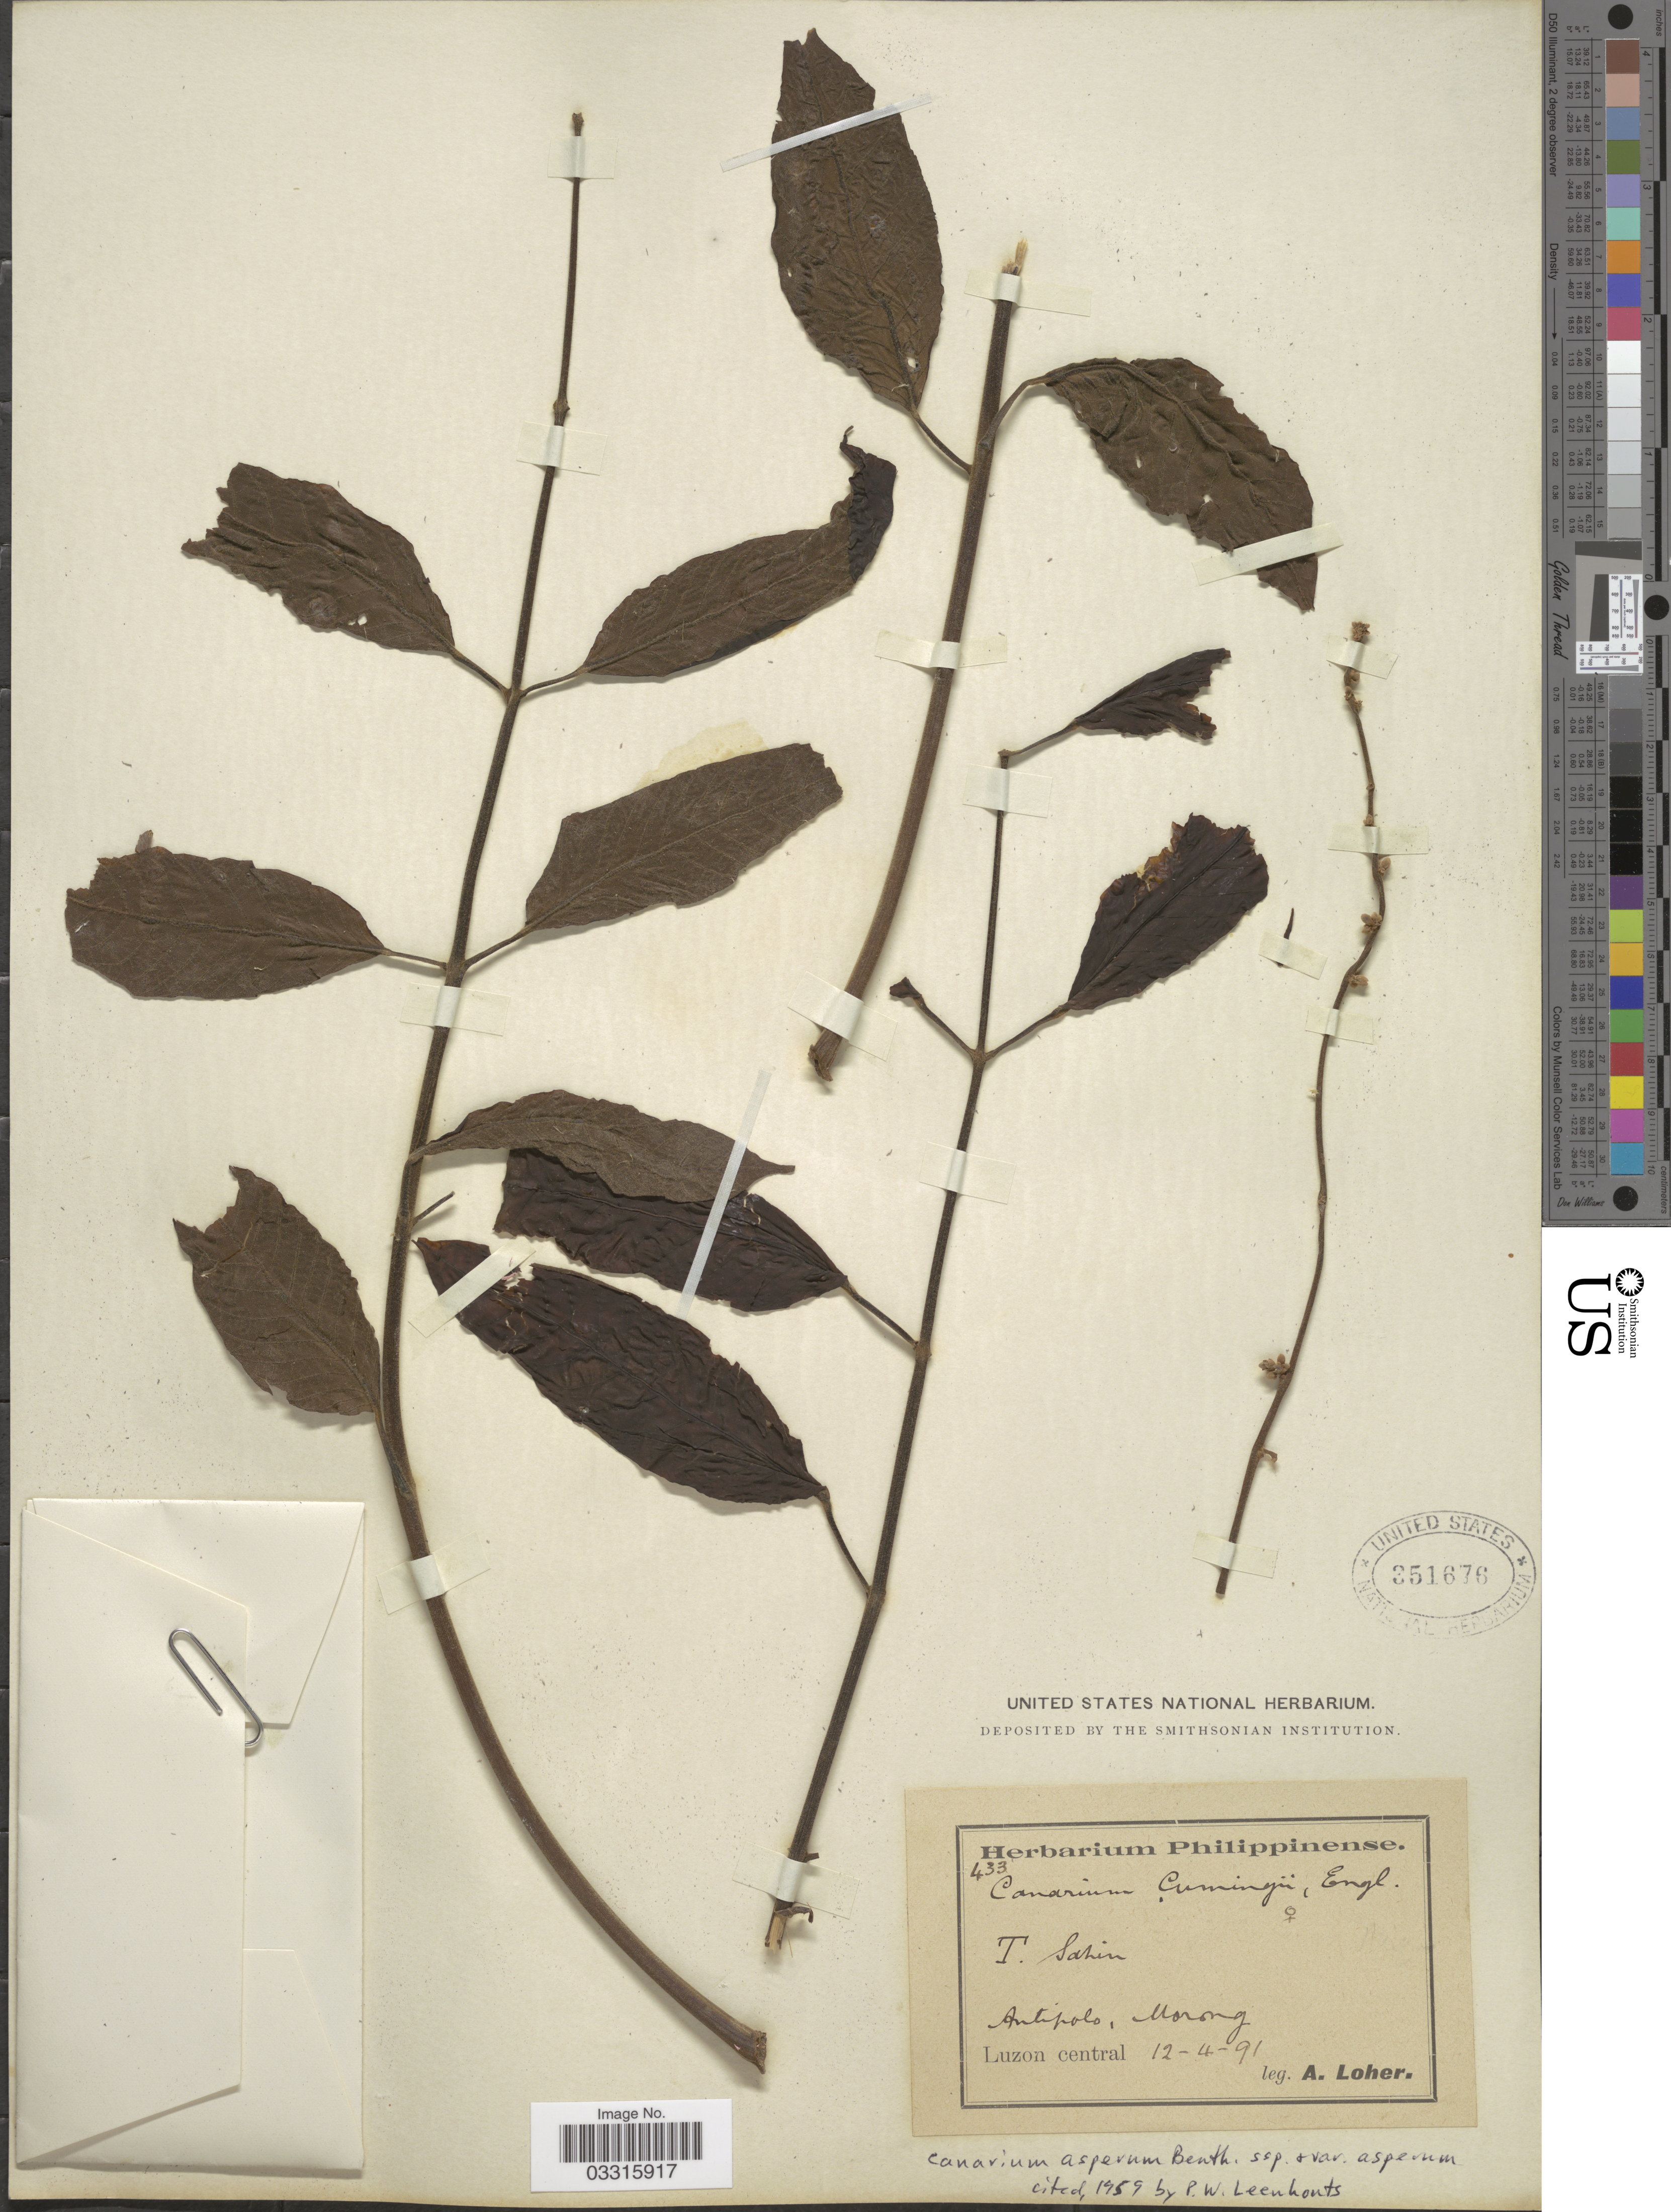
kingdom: Plantae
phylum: Tracheophyta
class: Magnoliopsida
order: Sapindales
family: Burseraceae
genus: Canarium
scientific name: Canarium asperum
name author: Benth.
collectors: A. Loher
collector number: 433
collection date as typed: Transcribed d/m/y: 12/4/91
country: Philippines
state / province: Central Luzon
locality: Antipolo, Morong. Luzon central.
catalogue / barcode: US 351676